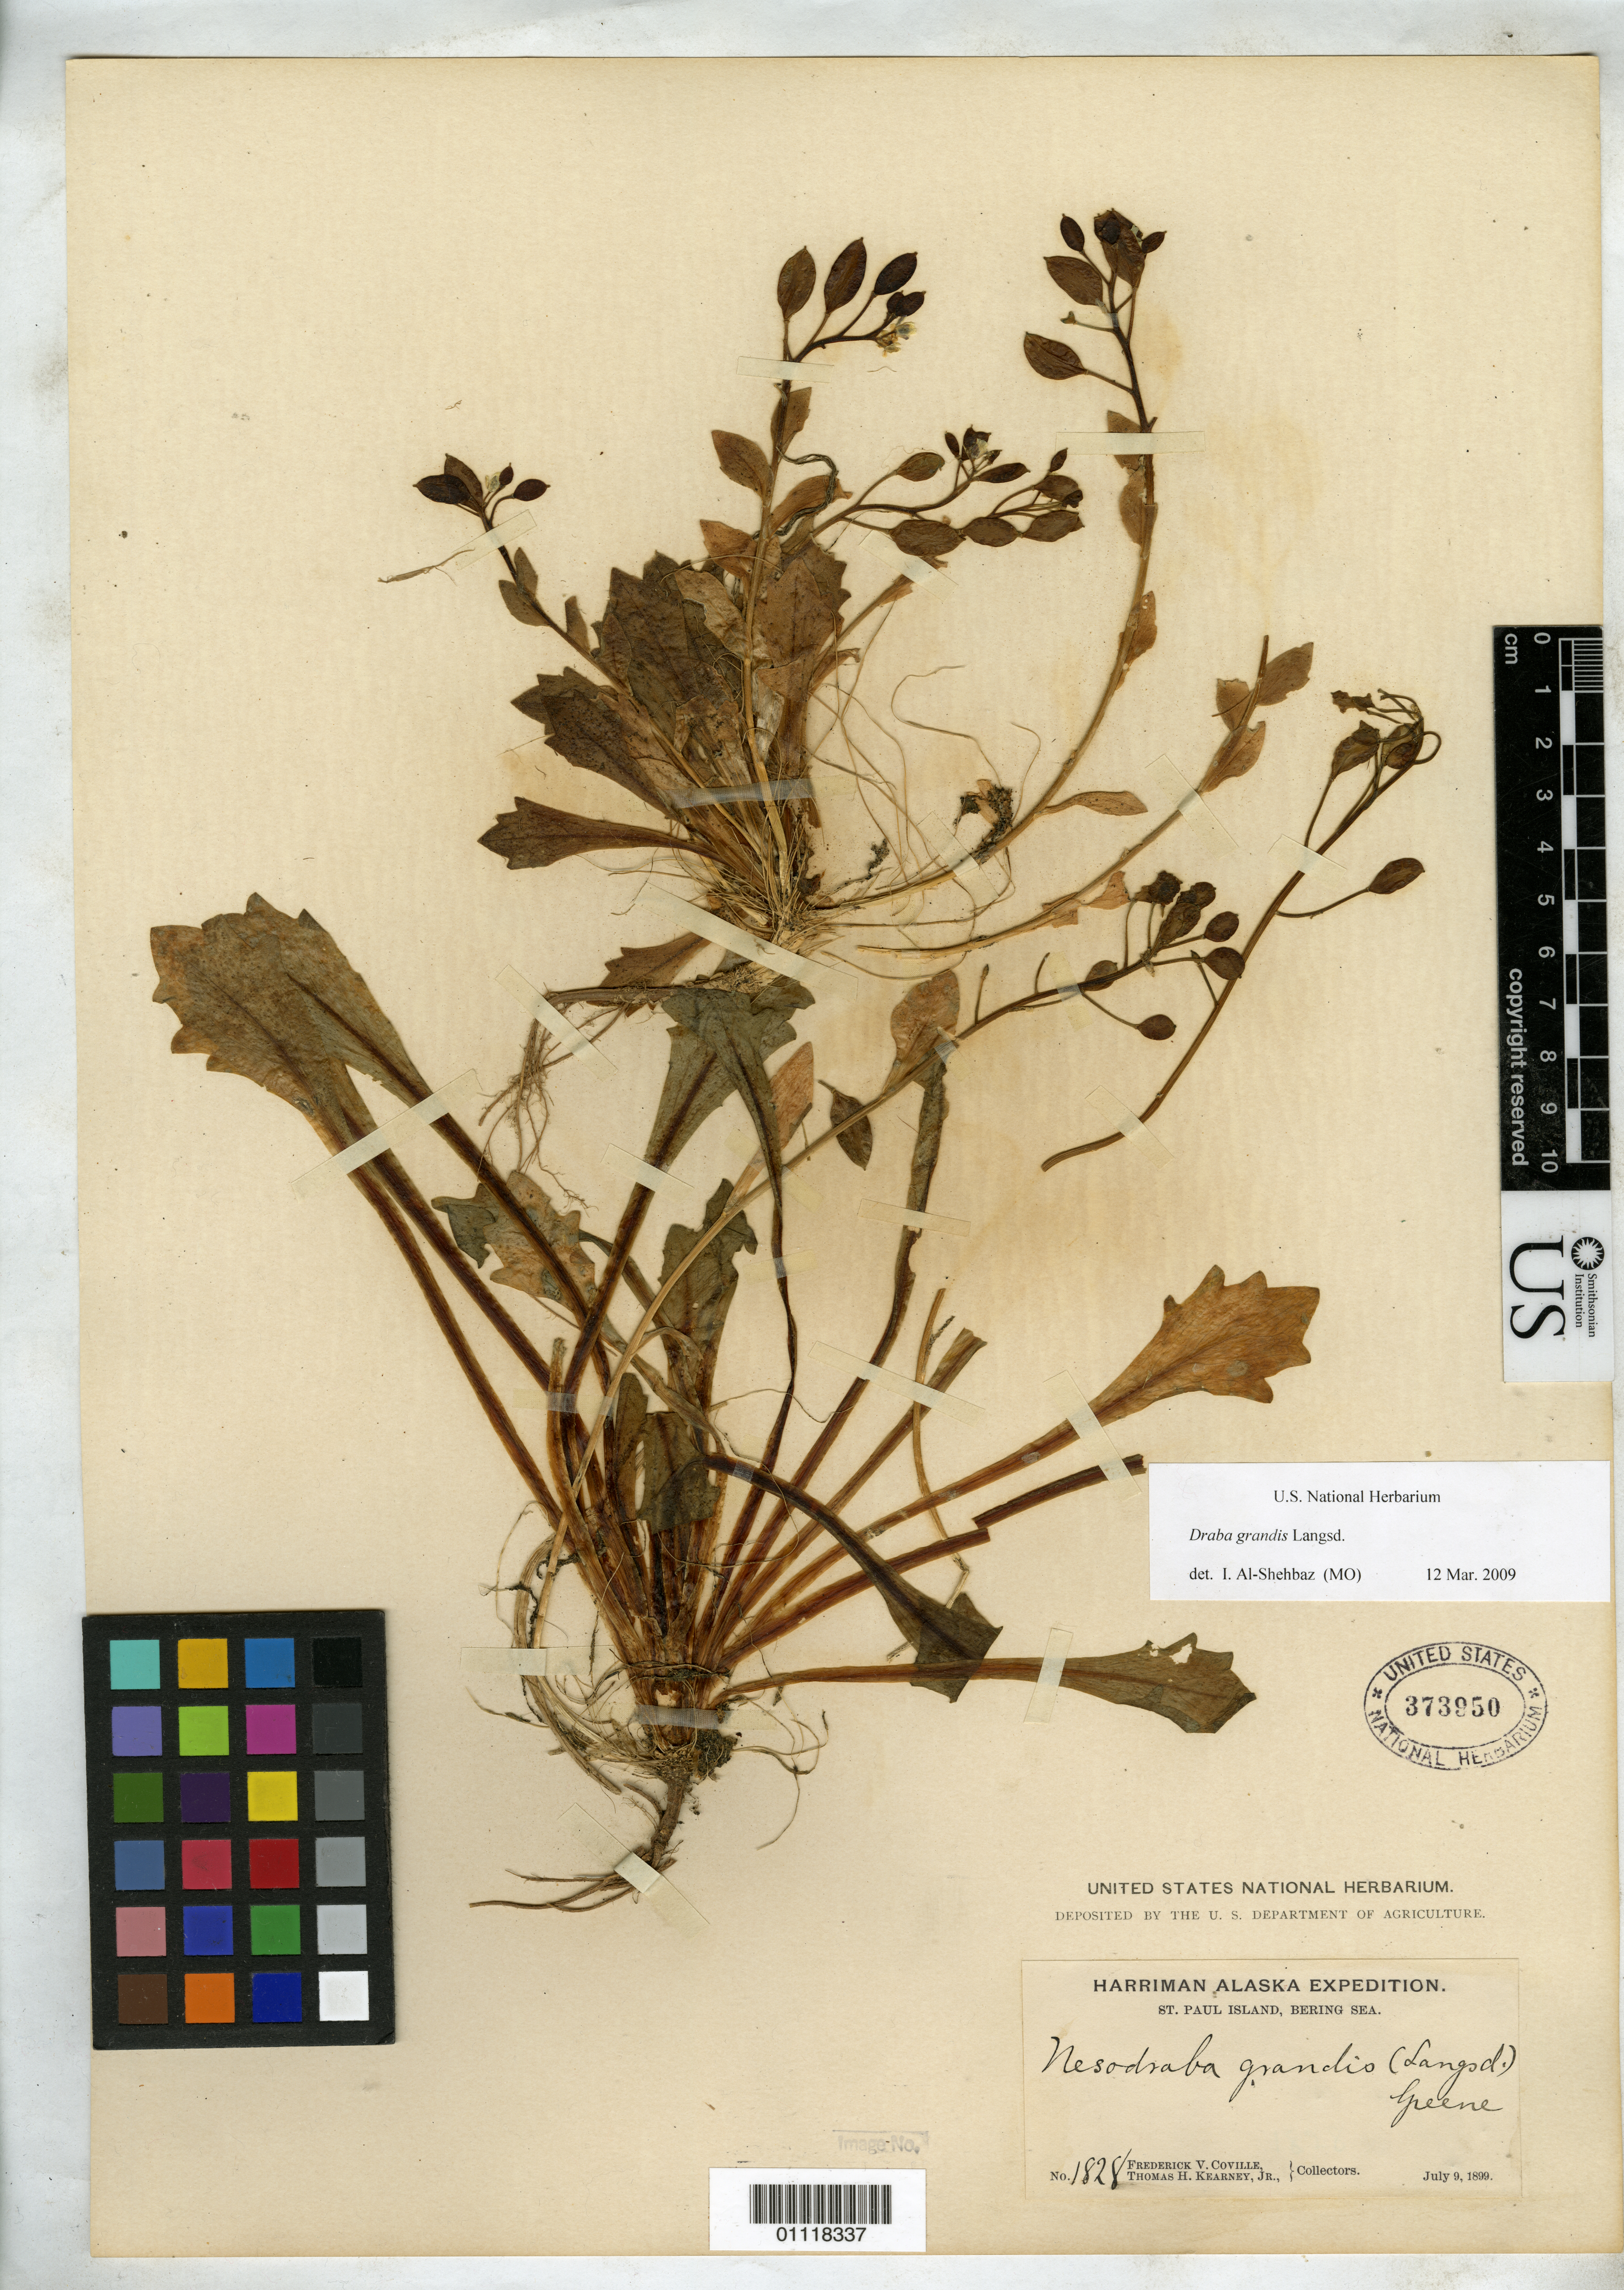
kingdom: Plantae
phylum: Tracheophyta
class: Magnoliopsida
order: Brassicales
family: Brassicaceae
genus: Draba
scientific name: Draba grandis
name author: Langsd. ex DC.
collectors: F. V. Coville & T. H. Kearney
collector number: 1828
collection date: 1899-07-09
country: United States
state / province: Alaska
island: St. Paul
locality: St. Paul Island, Bering Sea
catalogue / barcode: US 373950